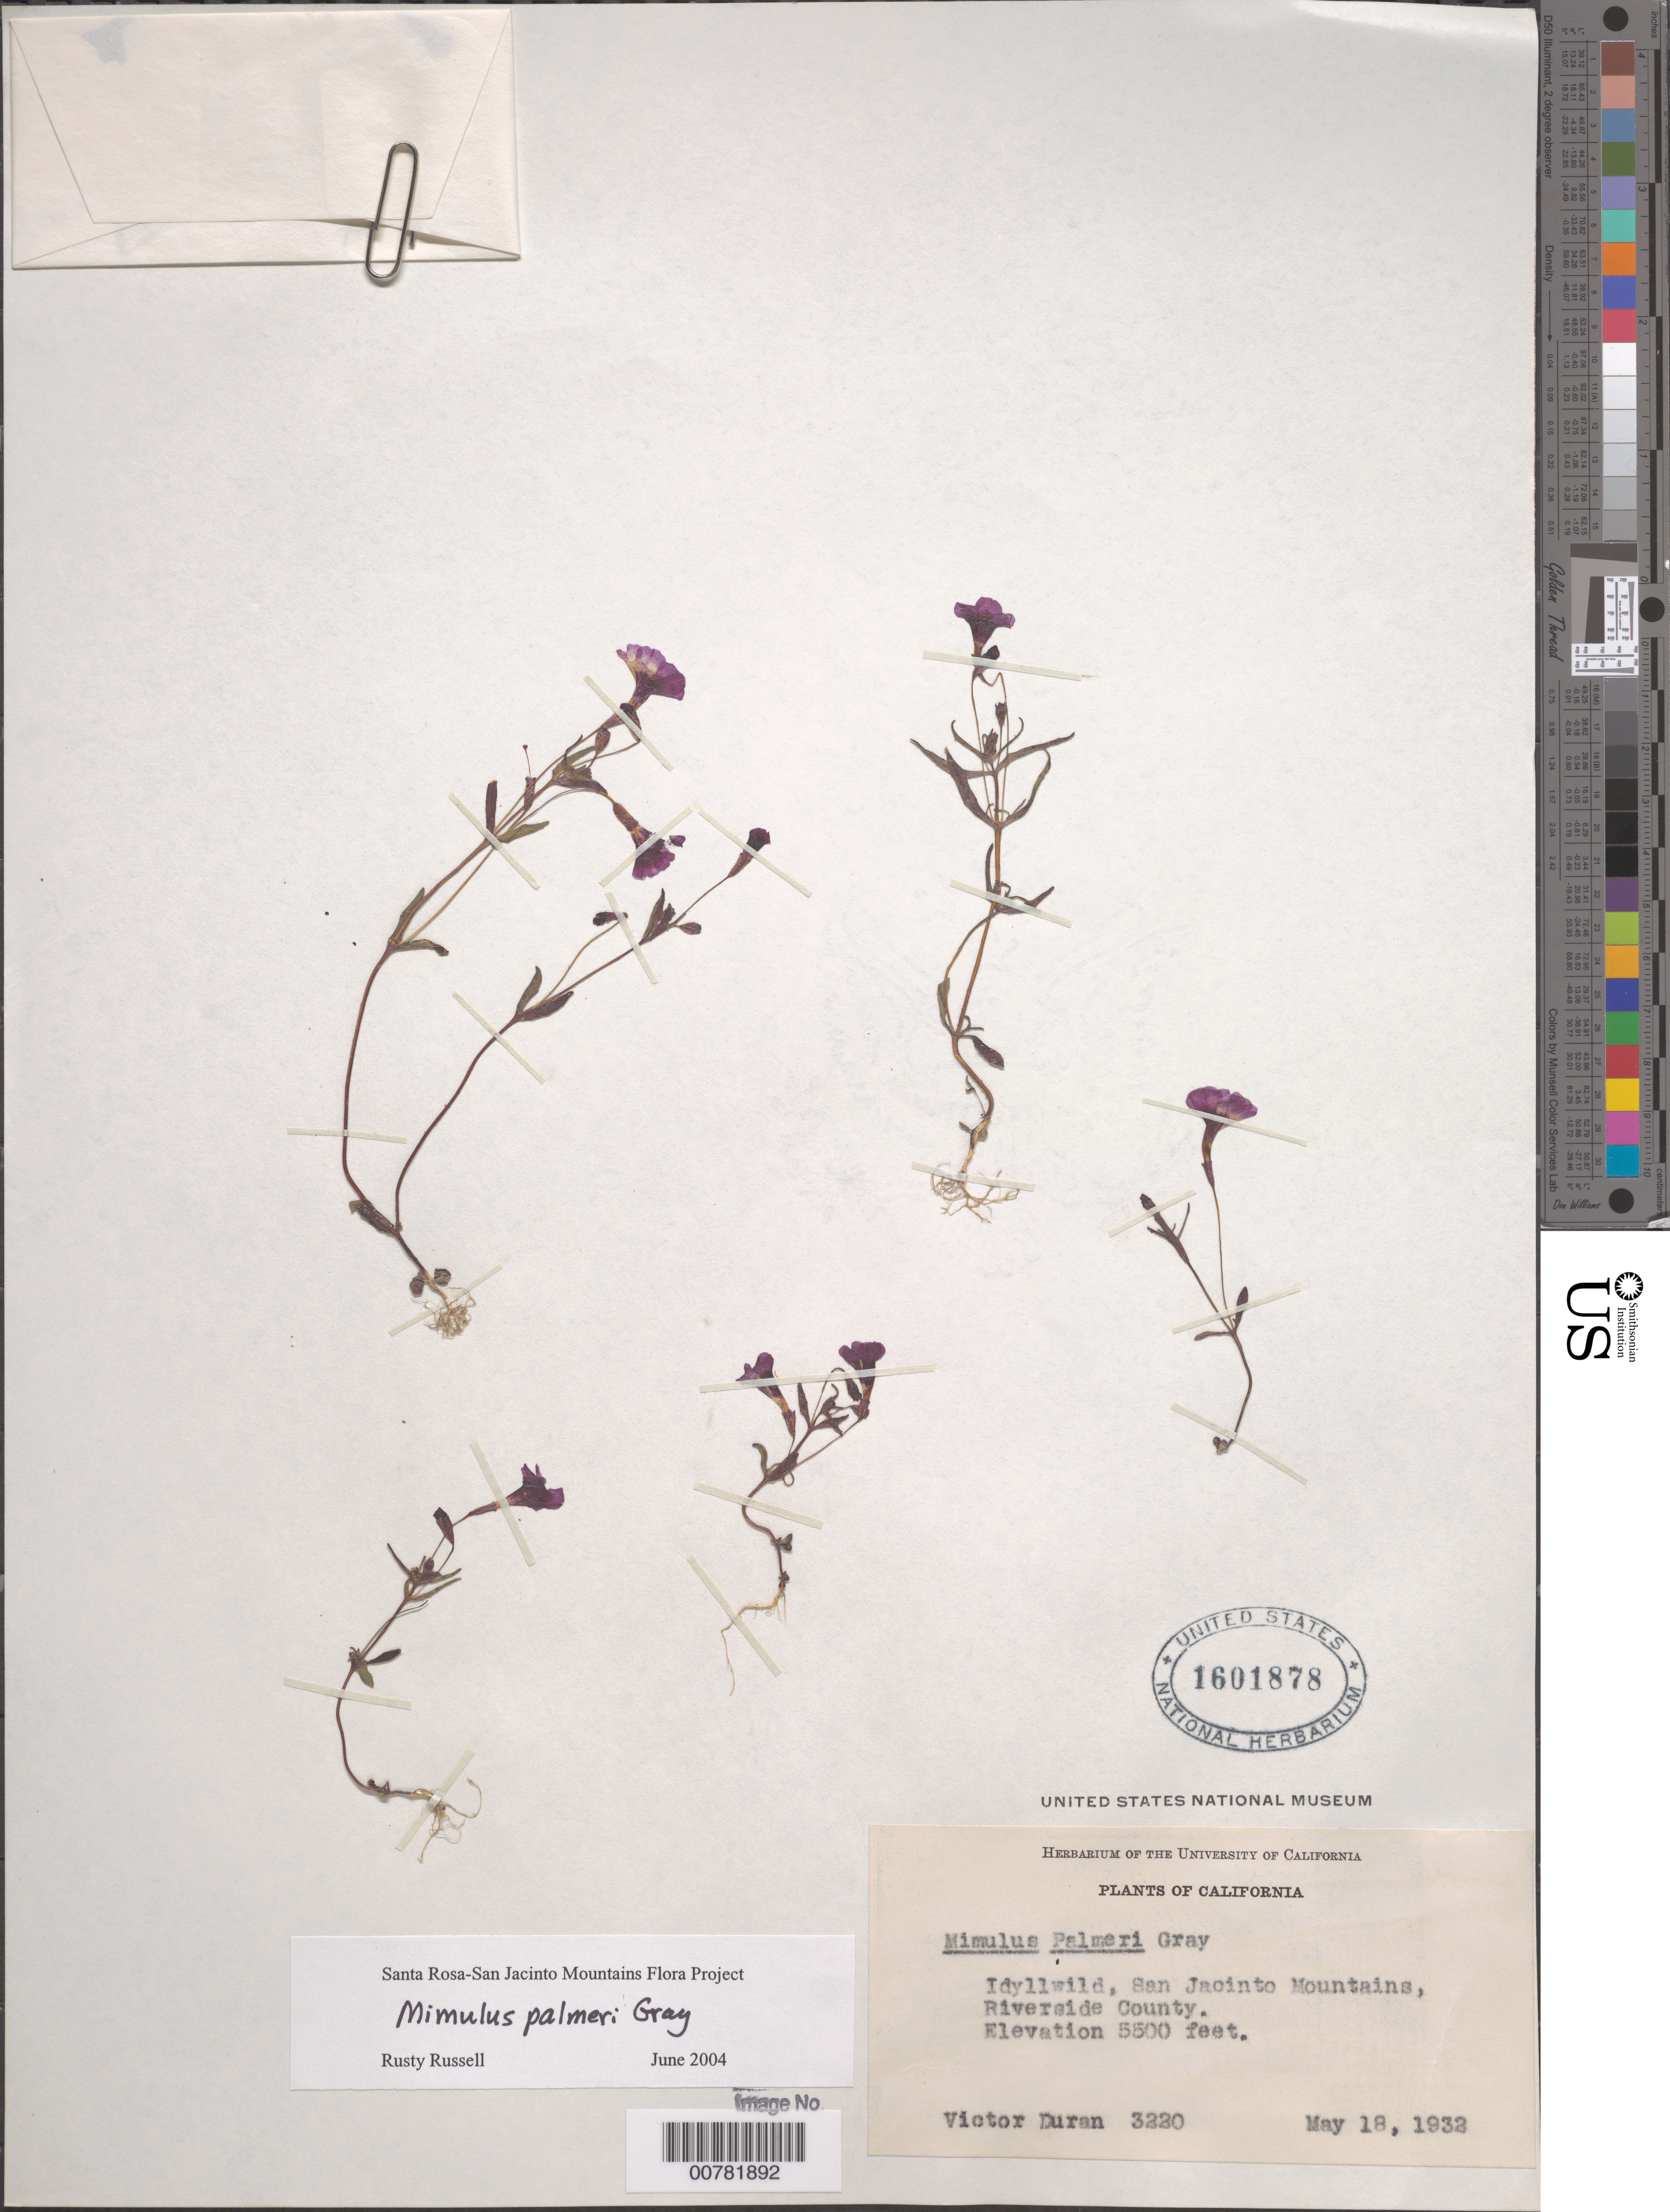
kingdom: Plantae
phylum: Tracheophyta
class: Magnoliopsida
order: Lamiales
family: Phrymaceae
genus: Mimulus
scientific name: Mimulus palmeri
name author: A. Gray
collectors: V. Duran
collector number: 3220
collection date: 1932-05-18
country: United States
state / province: California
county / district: Riverside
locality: Idyllwild, San Jacinto Mountains, Riverside County.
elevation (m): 1676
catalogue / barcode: US 1601878